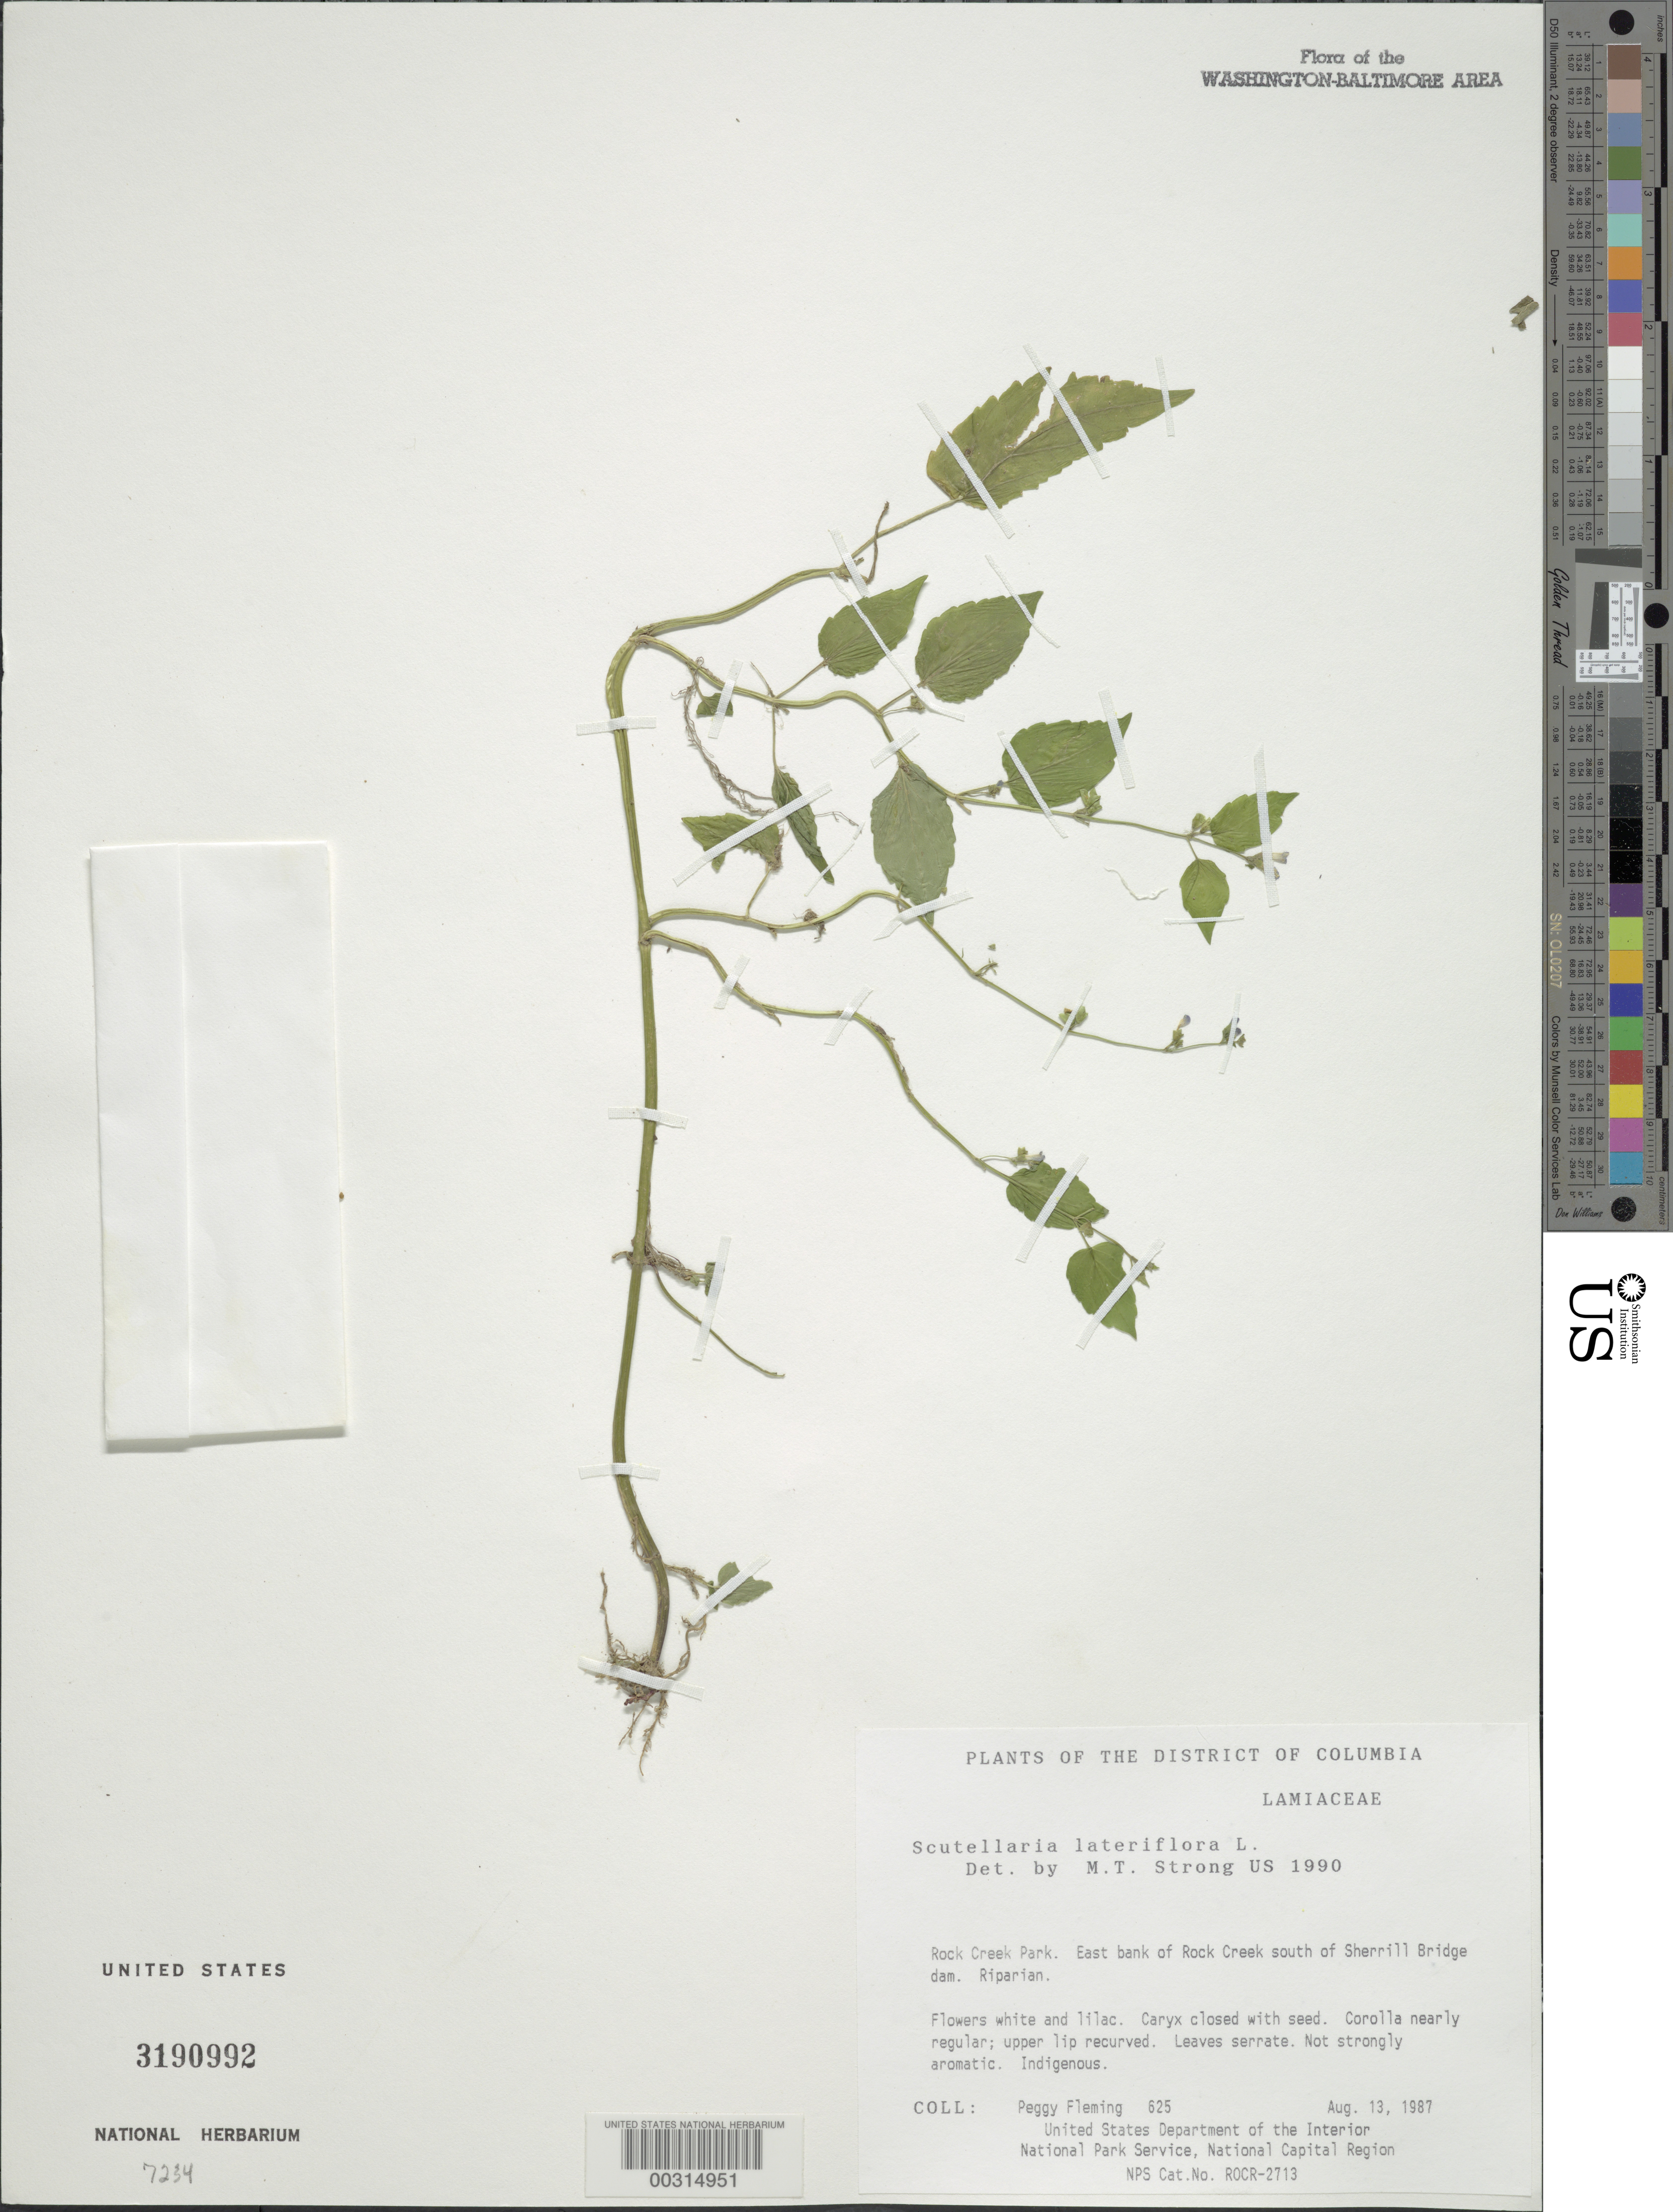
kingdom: Plantae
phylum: Tracheophyta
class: Magnoliopsida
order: Lamiales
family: Lamiaceae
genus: Scutellaria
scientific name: Scutellaria lateriflora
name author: L.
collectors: P. Fleming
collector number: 625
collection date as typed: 13 Aug 1987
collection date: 1987-08-13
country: United States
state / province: District of Columbia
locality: Rock Creek Park, E bank of Rock Creek S of Sherrill Bridge Dam Rock Creek Park and vicinity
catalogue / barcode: US 3190992